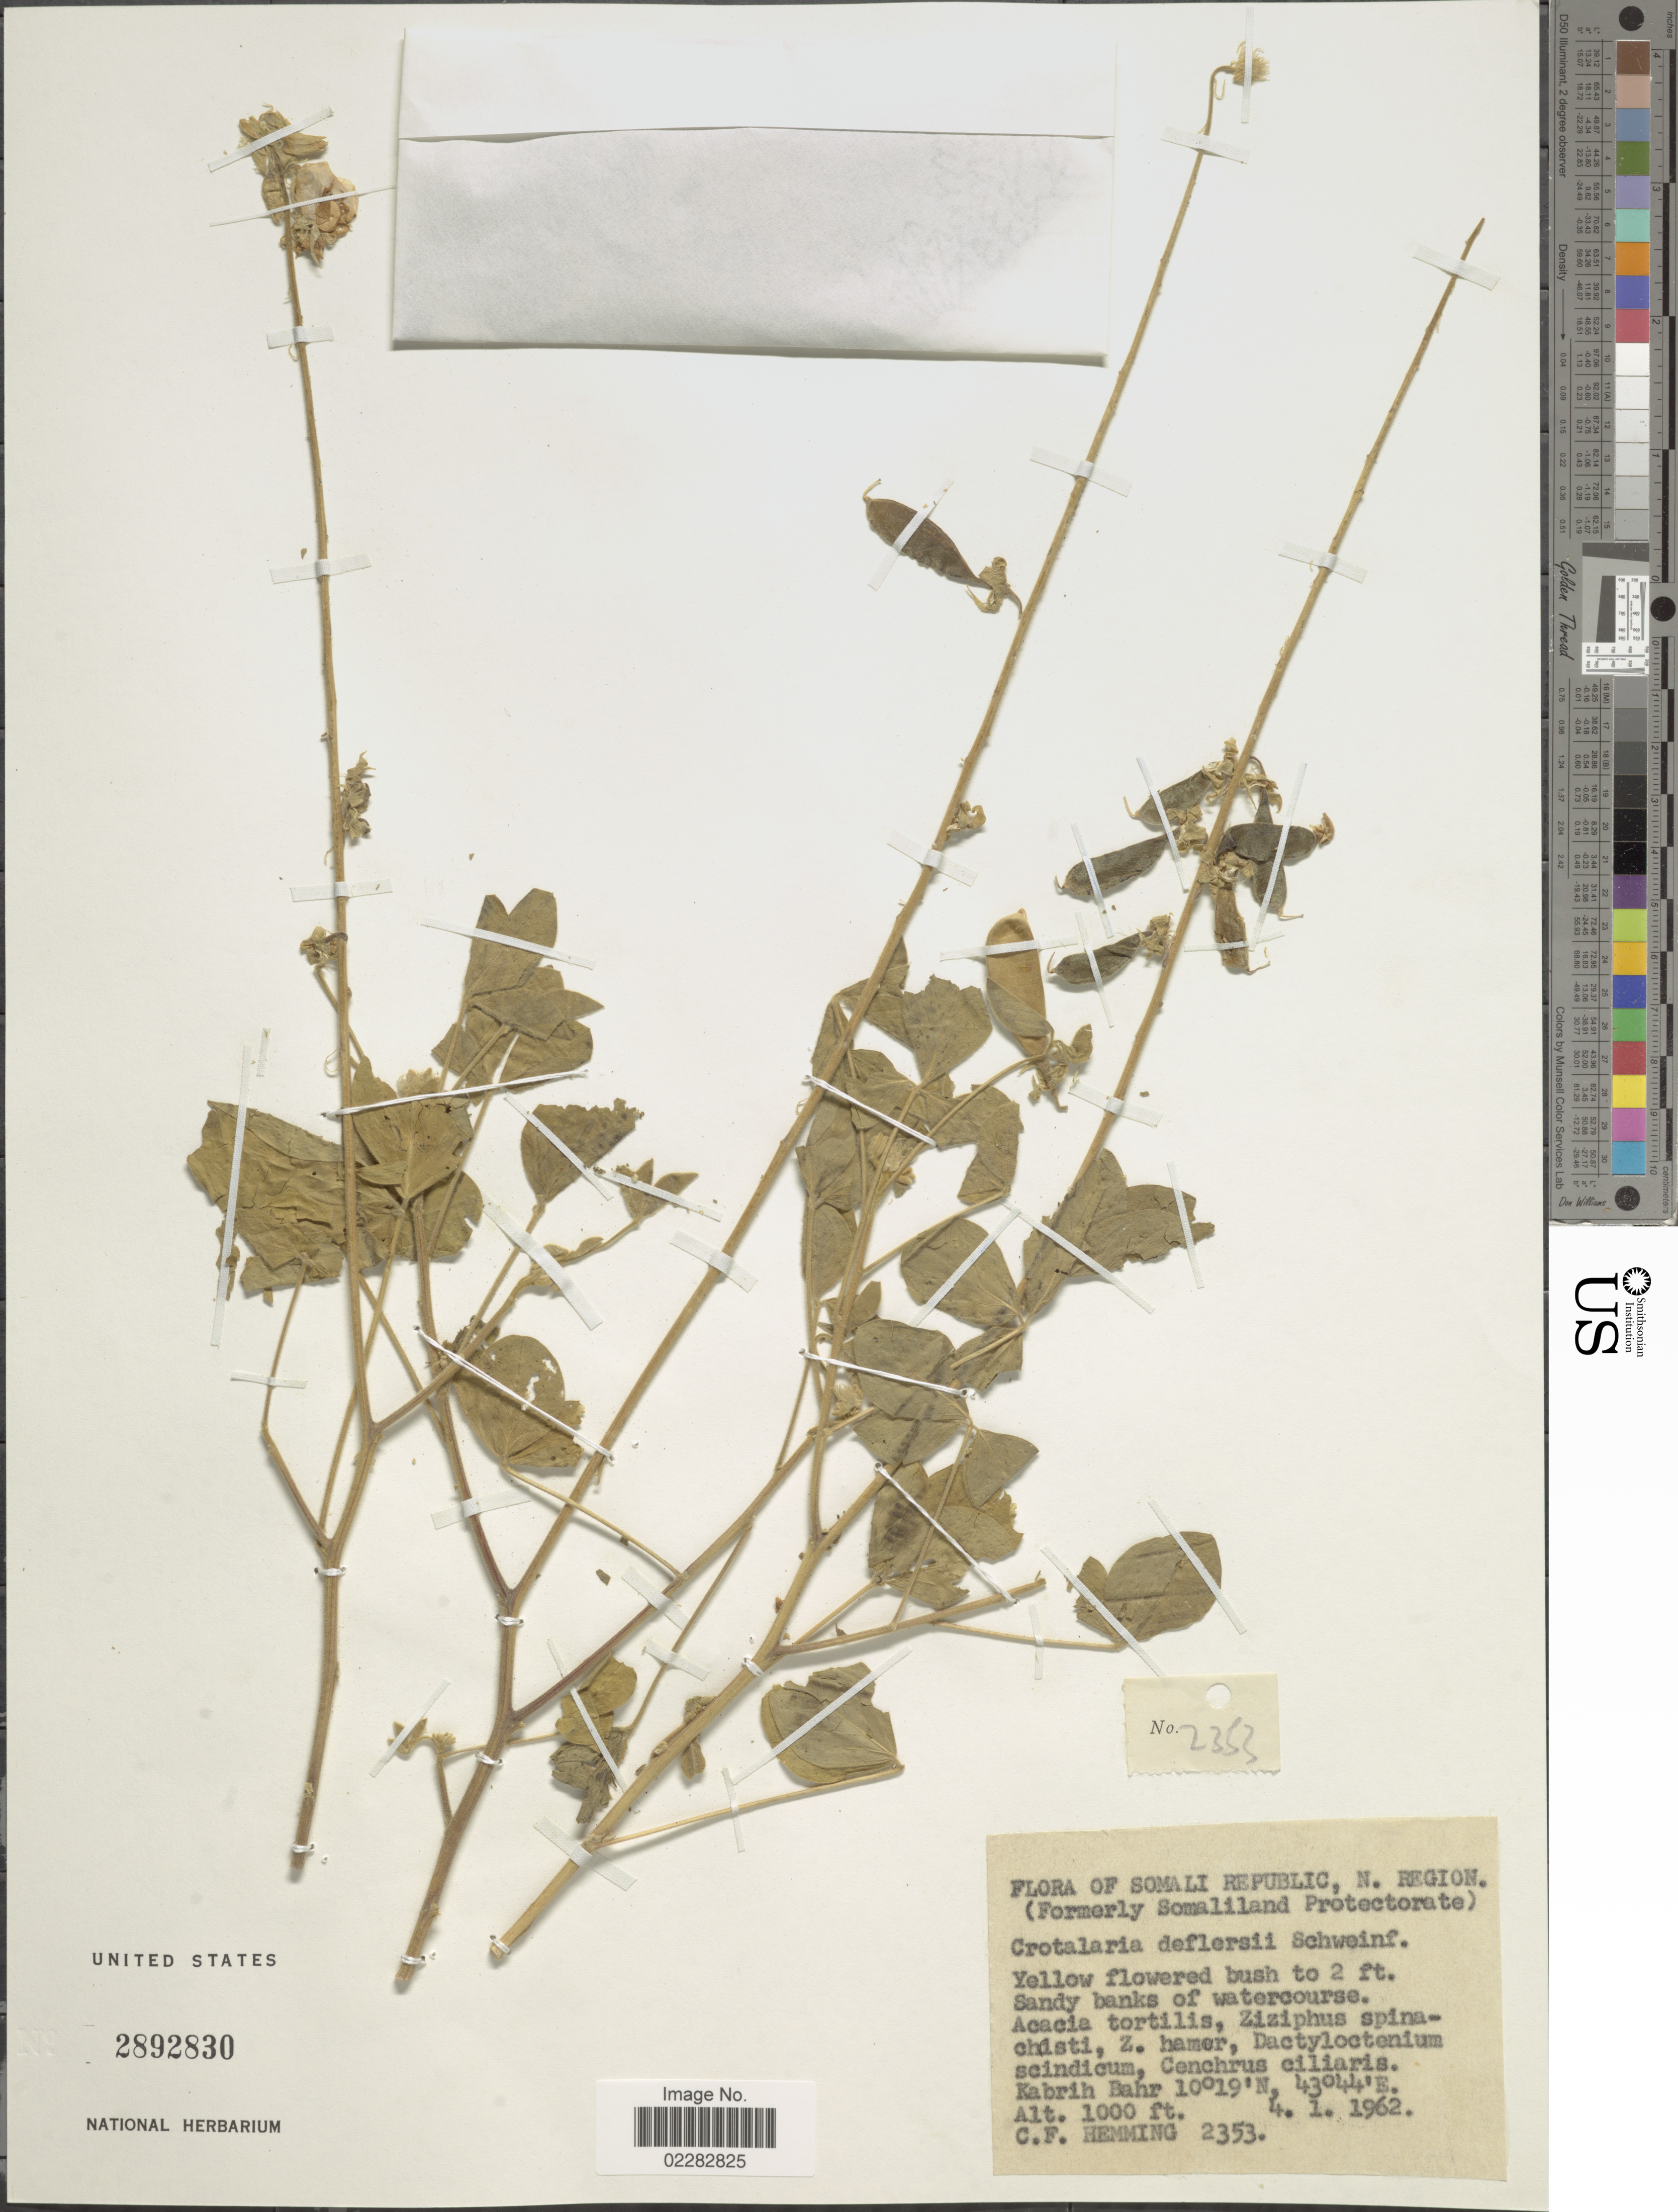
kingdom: Plantae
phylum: Tracheophyta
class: Magnoliopsida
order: Fabales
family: Fabaceae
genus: Crotalaria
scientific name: Crotalaria deflersii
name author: Schweinf.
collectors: C. Hemming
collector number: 2353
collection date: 1962-01-04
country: Ethiopia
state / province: Somali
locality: Somali Republic, N. Region, Kabrih Bahr.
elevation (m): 305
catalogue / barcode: US 2892830